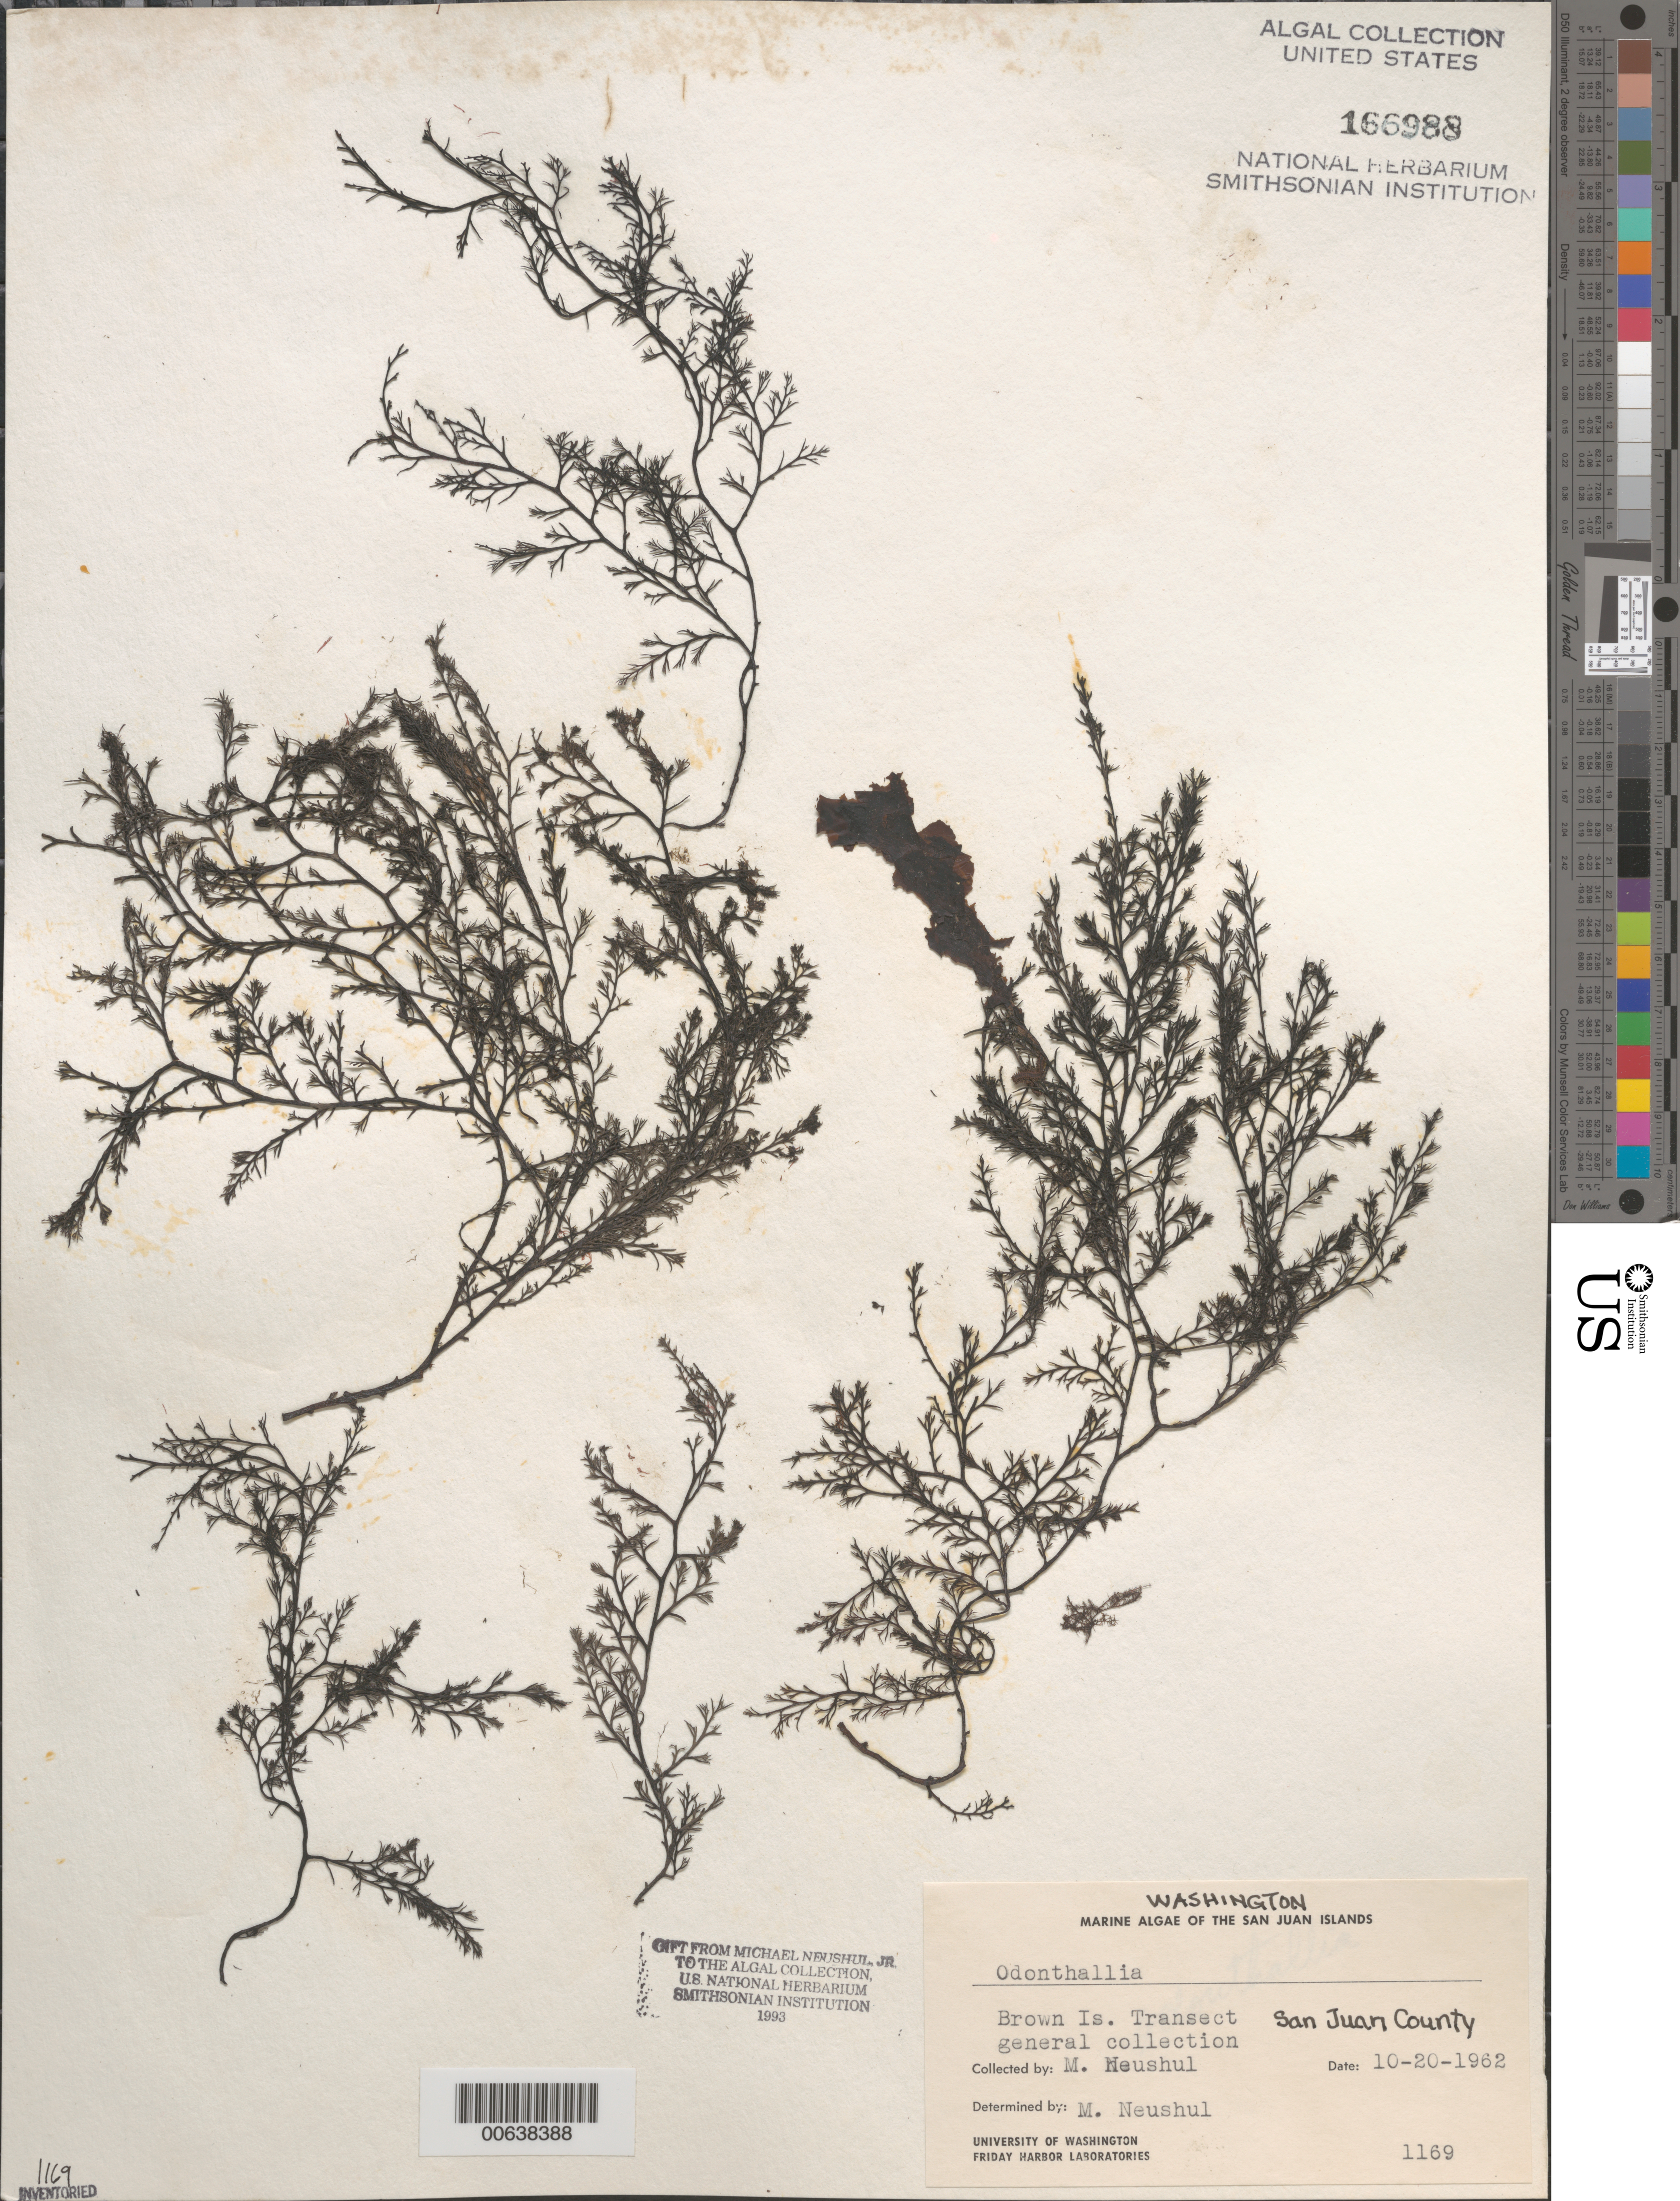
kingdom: Plantae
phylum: Rhodophyta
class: Florideophyceae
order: Ceramiales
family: Rhodomelaceae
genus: Odonthalia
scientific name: Odonthalia sp.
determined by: Neushul, M.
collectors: M. Neushul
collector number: Neushul 1169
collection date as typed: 20 Oct 1962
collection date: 1962-10-20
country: United States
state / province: Washington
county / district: San Juan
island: Brown Island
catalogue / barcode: US 166988